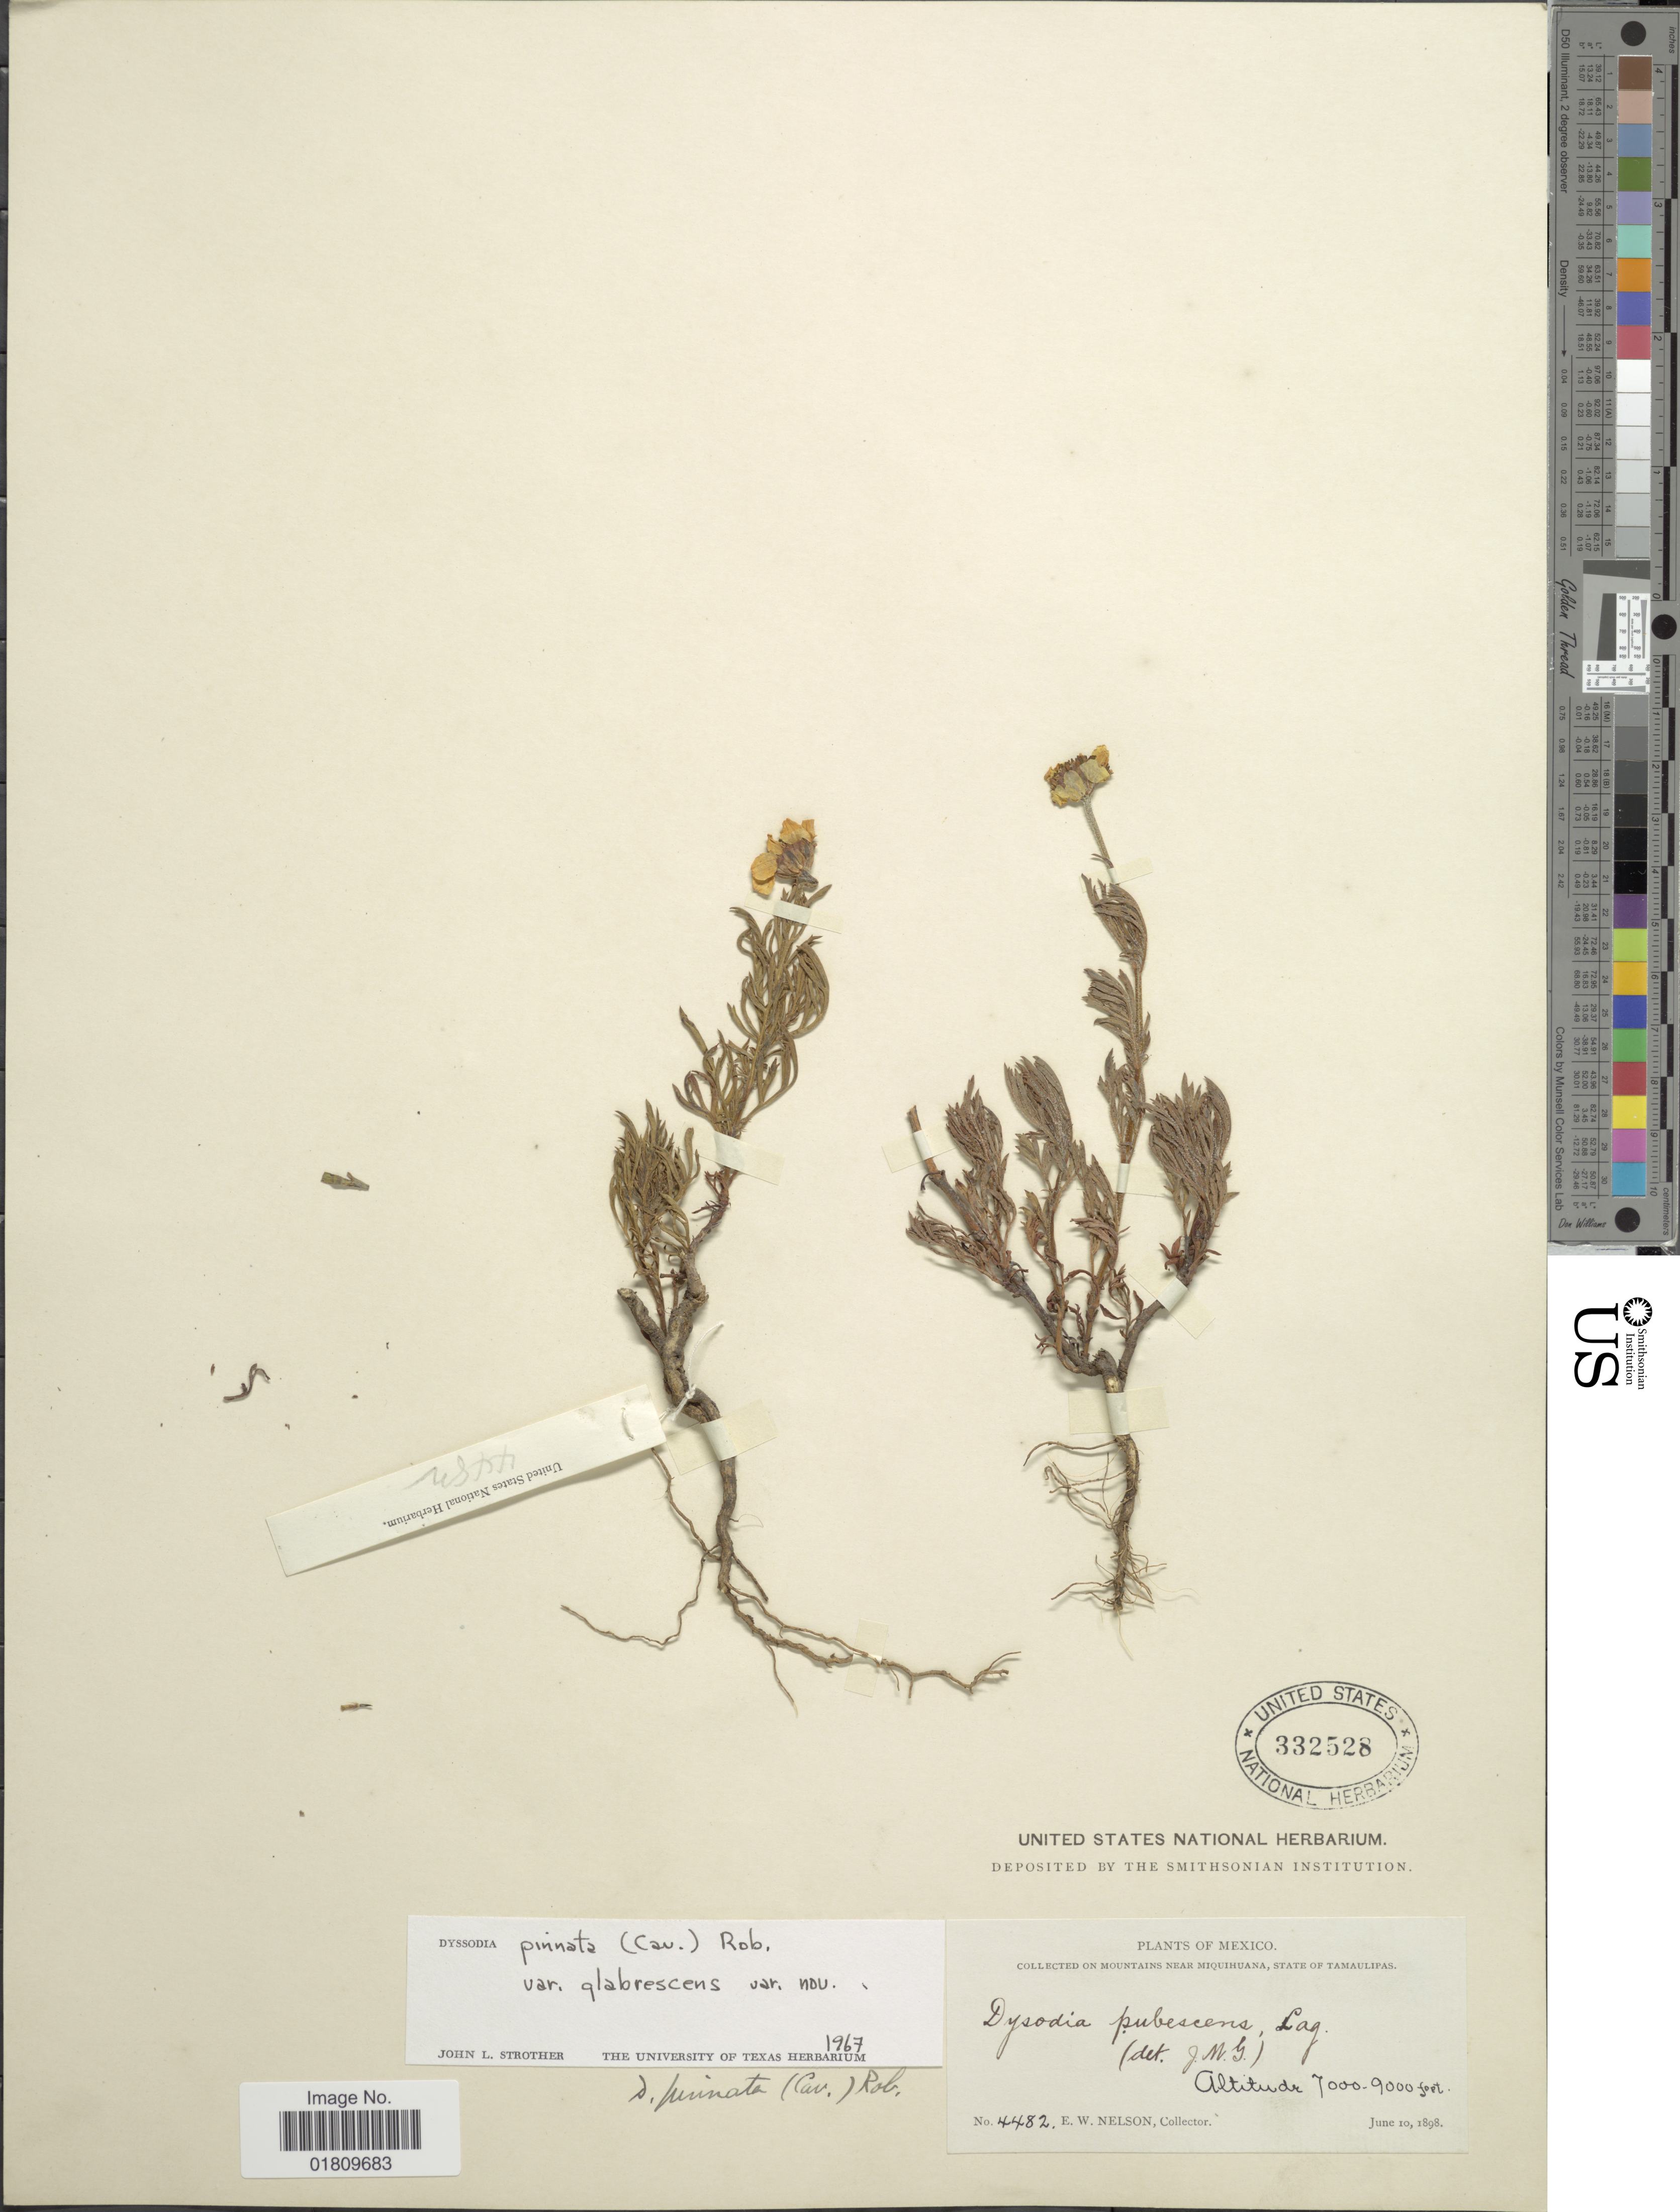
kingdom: Plantae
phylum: Tracheophyta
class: Magnoliopsida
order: Asterales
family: Asteraceae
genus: Dyssodia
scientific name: Dyssodia pinnata var. glabrescens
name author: Strother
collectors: E. W. Nelson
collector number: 4482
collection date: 1898-06-10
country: Mexico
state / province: Tamaulipas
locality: On mountains near Miquihuana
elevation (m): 2134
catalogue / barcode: US 332528